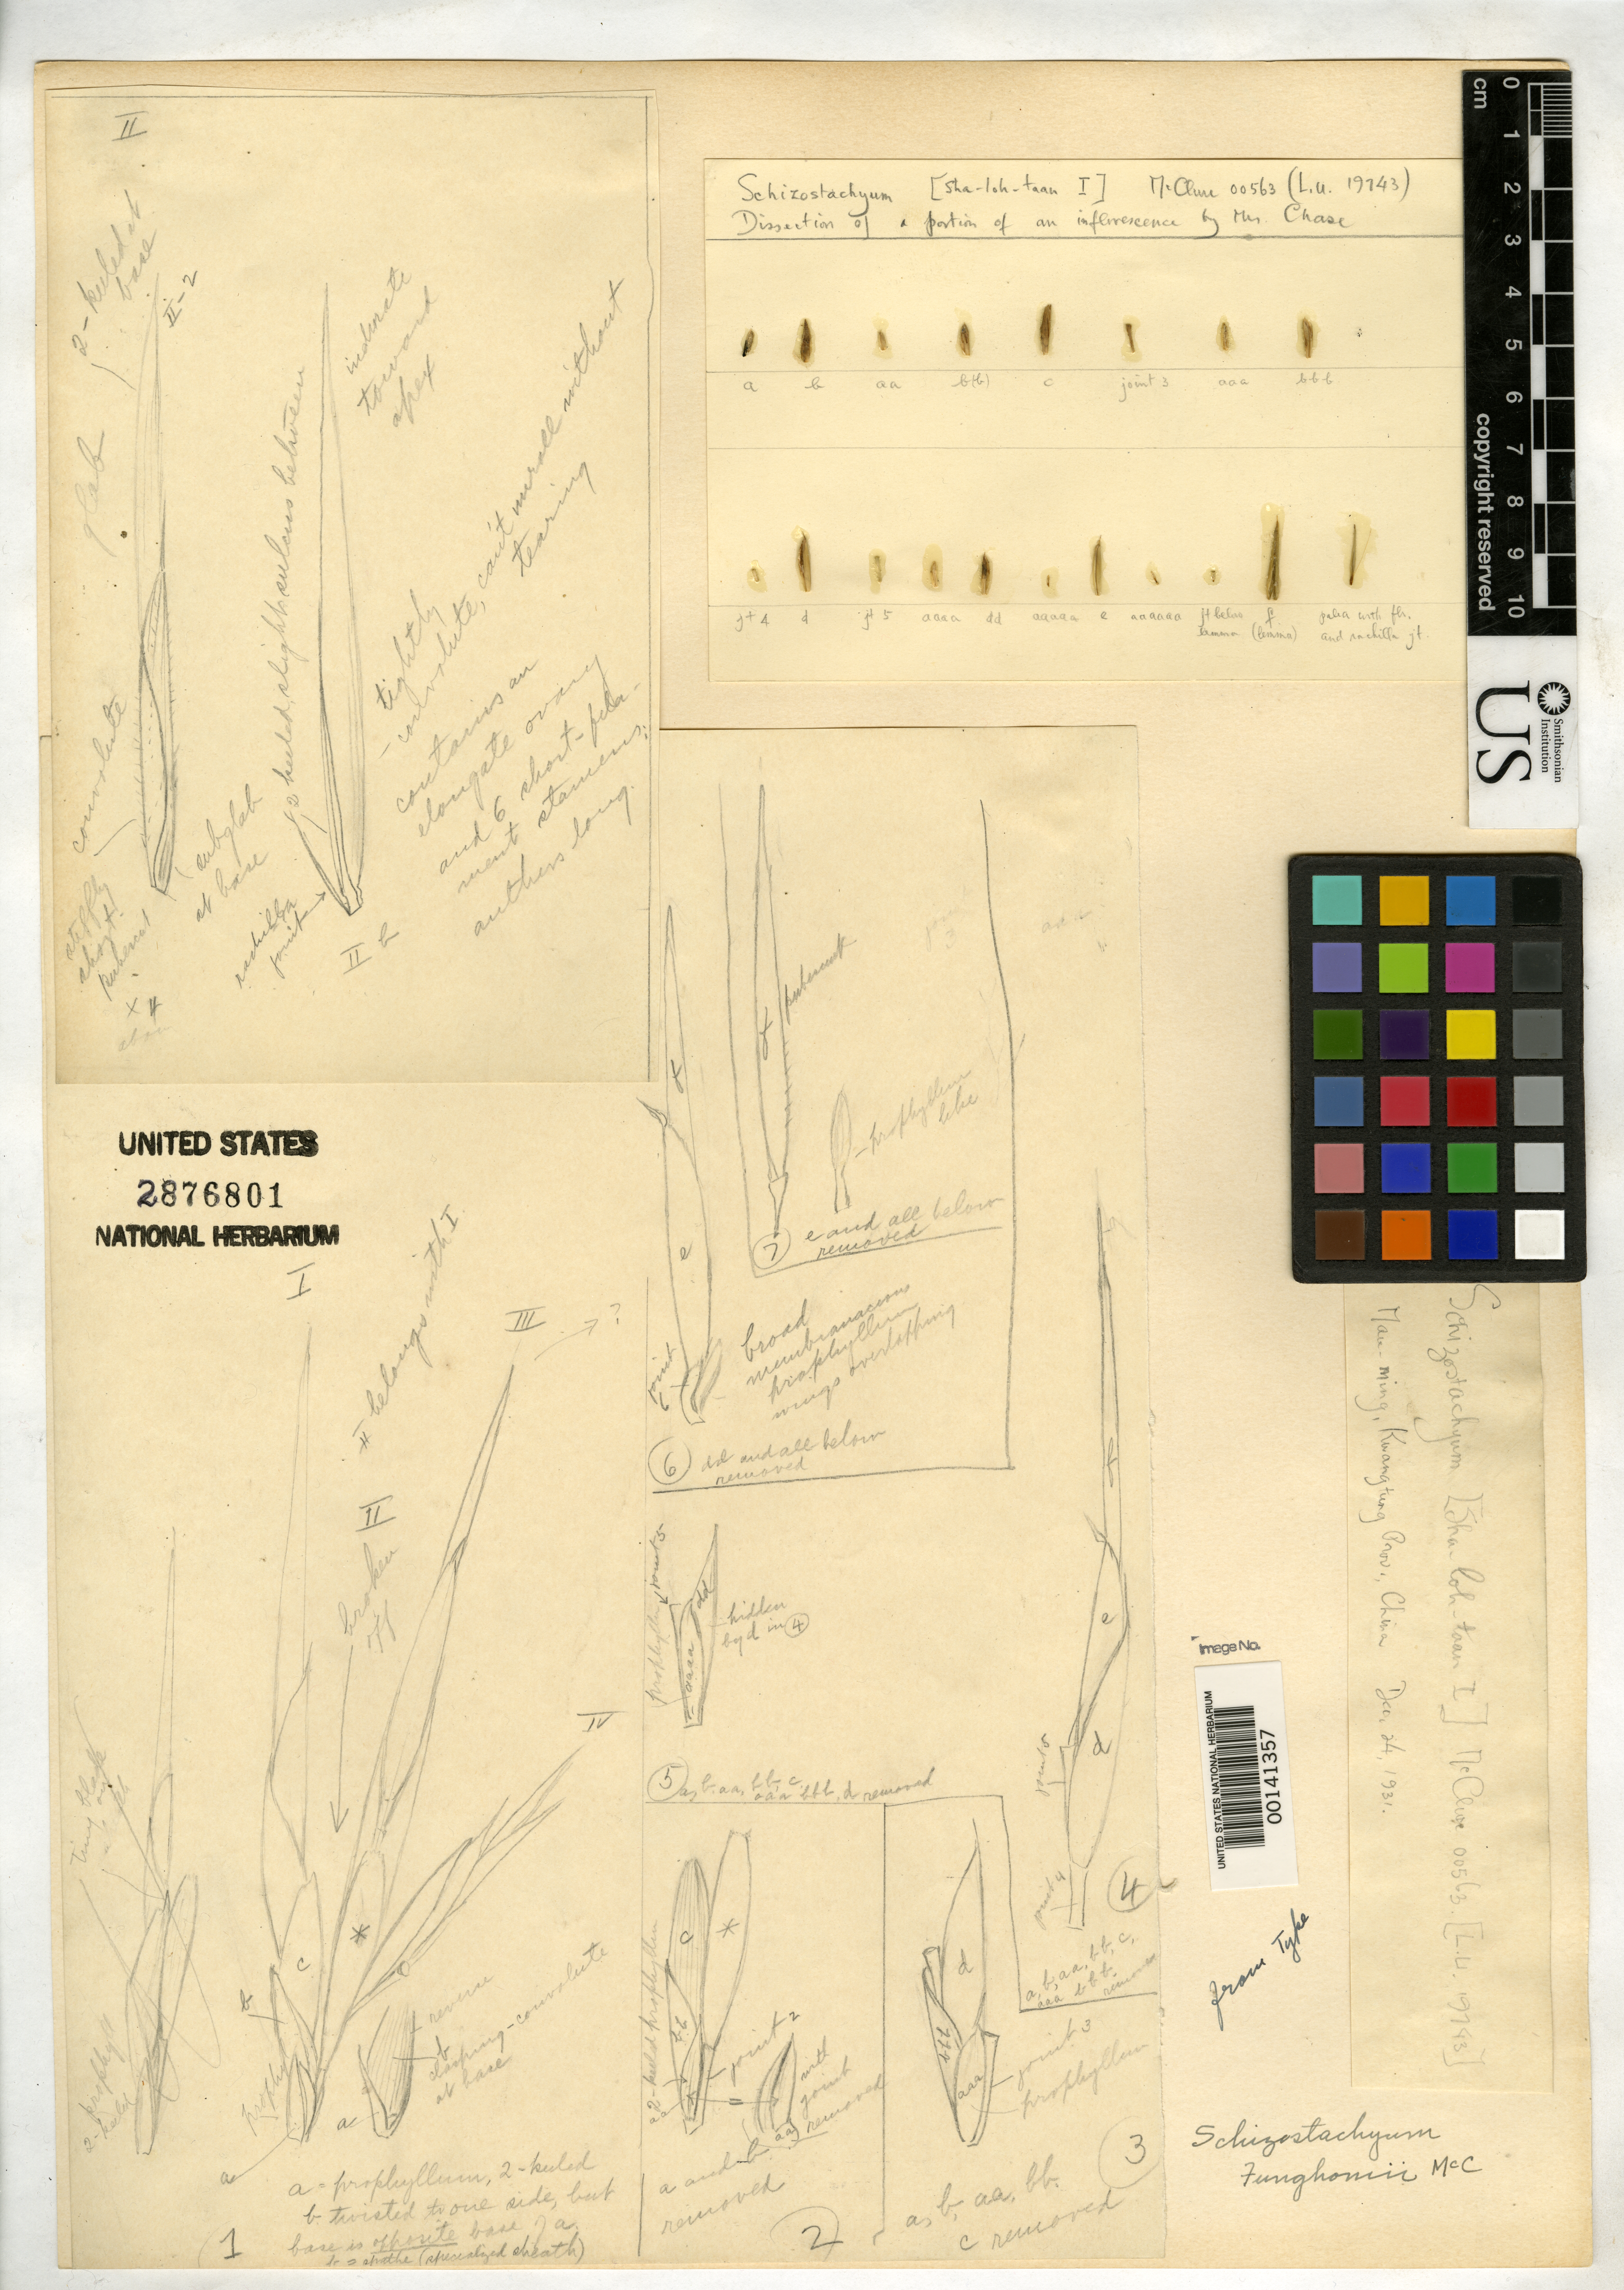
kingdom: Plantae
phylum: Tracheophyta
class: Liliopsida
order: Poales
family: Poaceae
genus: Schizostachyum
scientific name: Schizostachyum funghomii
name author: McClure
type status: Isotype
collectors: F. A. McClure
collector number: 563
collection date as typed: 24 Dec 1931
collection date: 1931-12-24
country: China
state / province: Guangdong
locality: Meu-ming District, Ng-uk.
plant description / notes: Fragmentary material "from type". Sheet mounted with extensive notes & sketches in addition to fragmentary material, presumably from type specimen.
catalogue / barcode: US 2876801